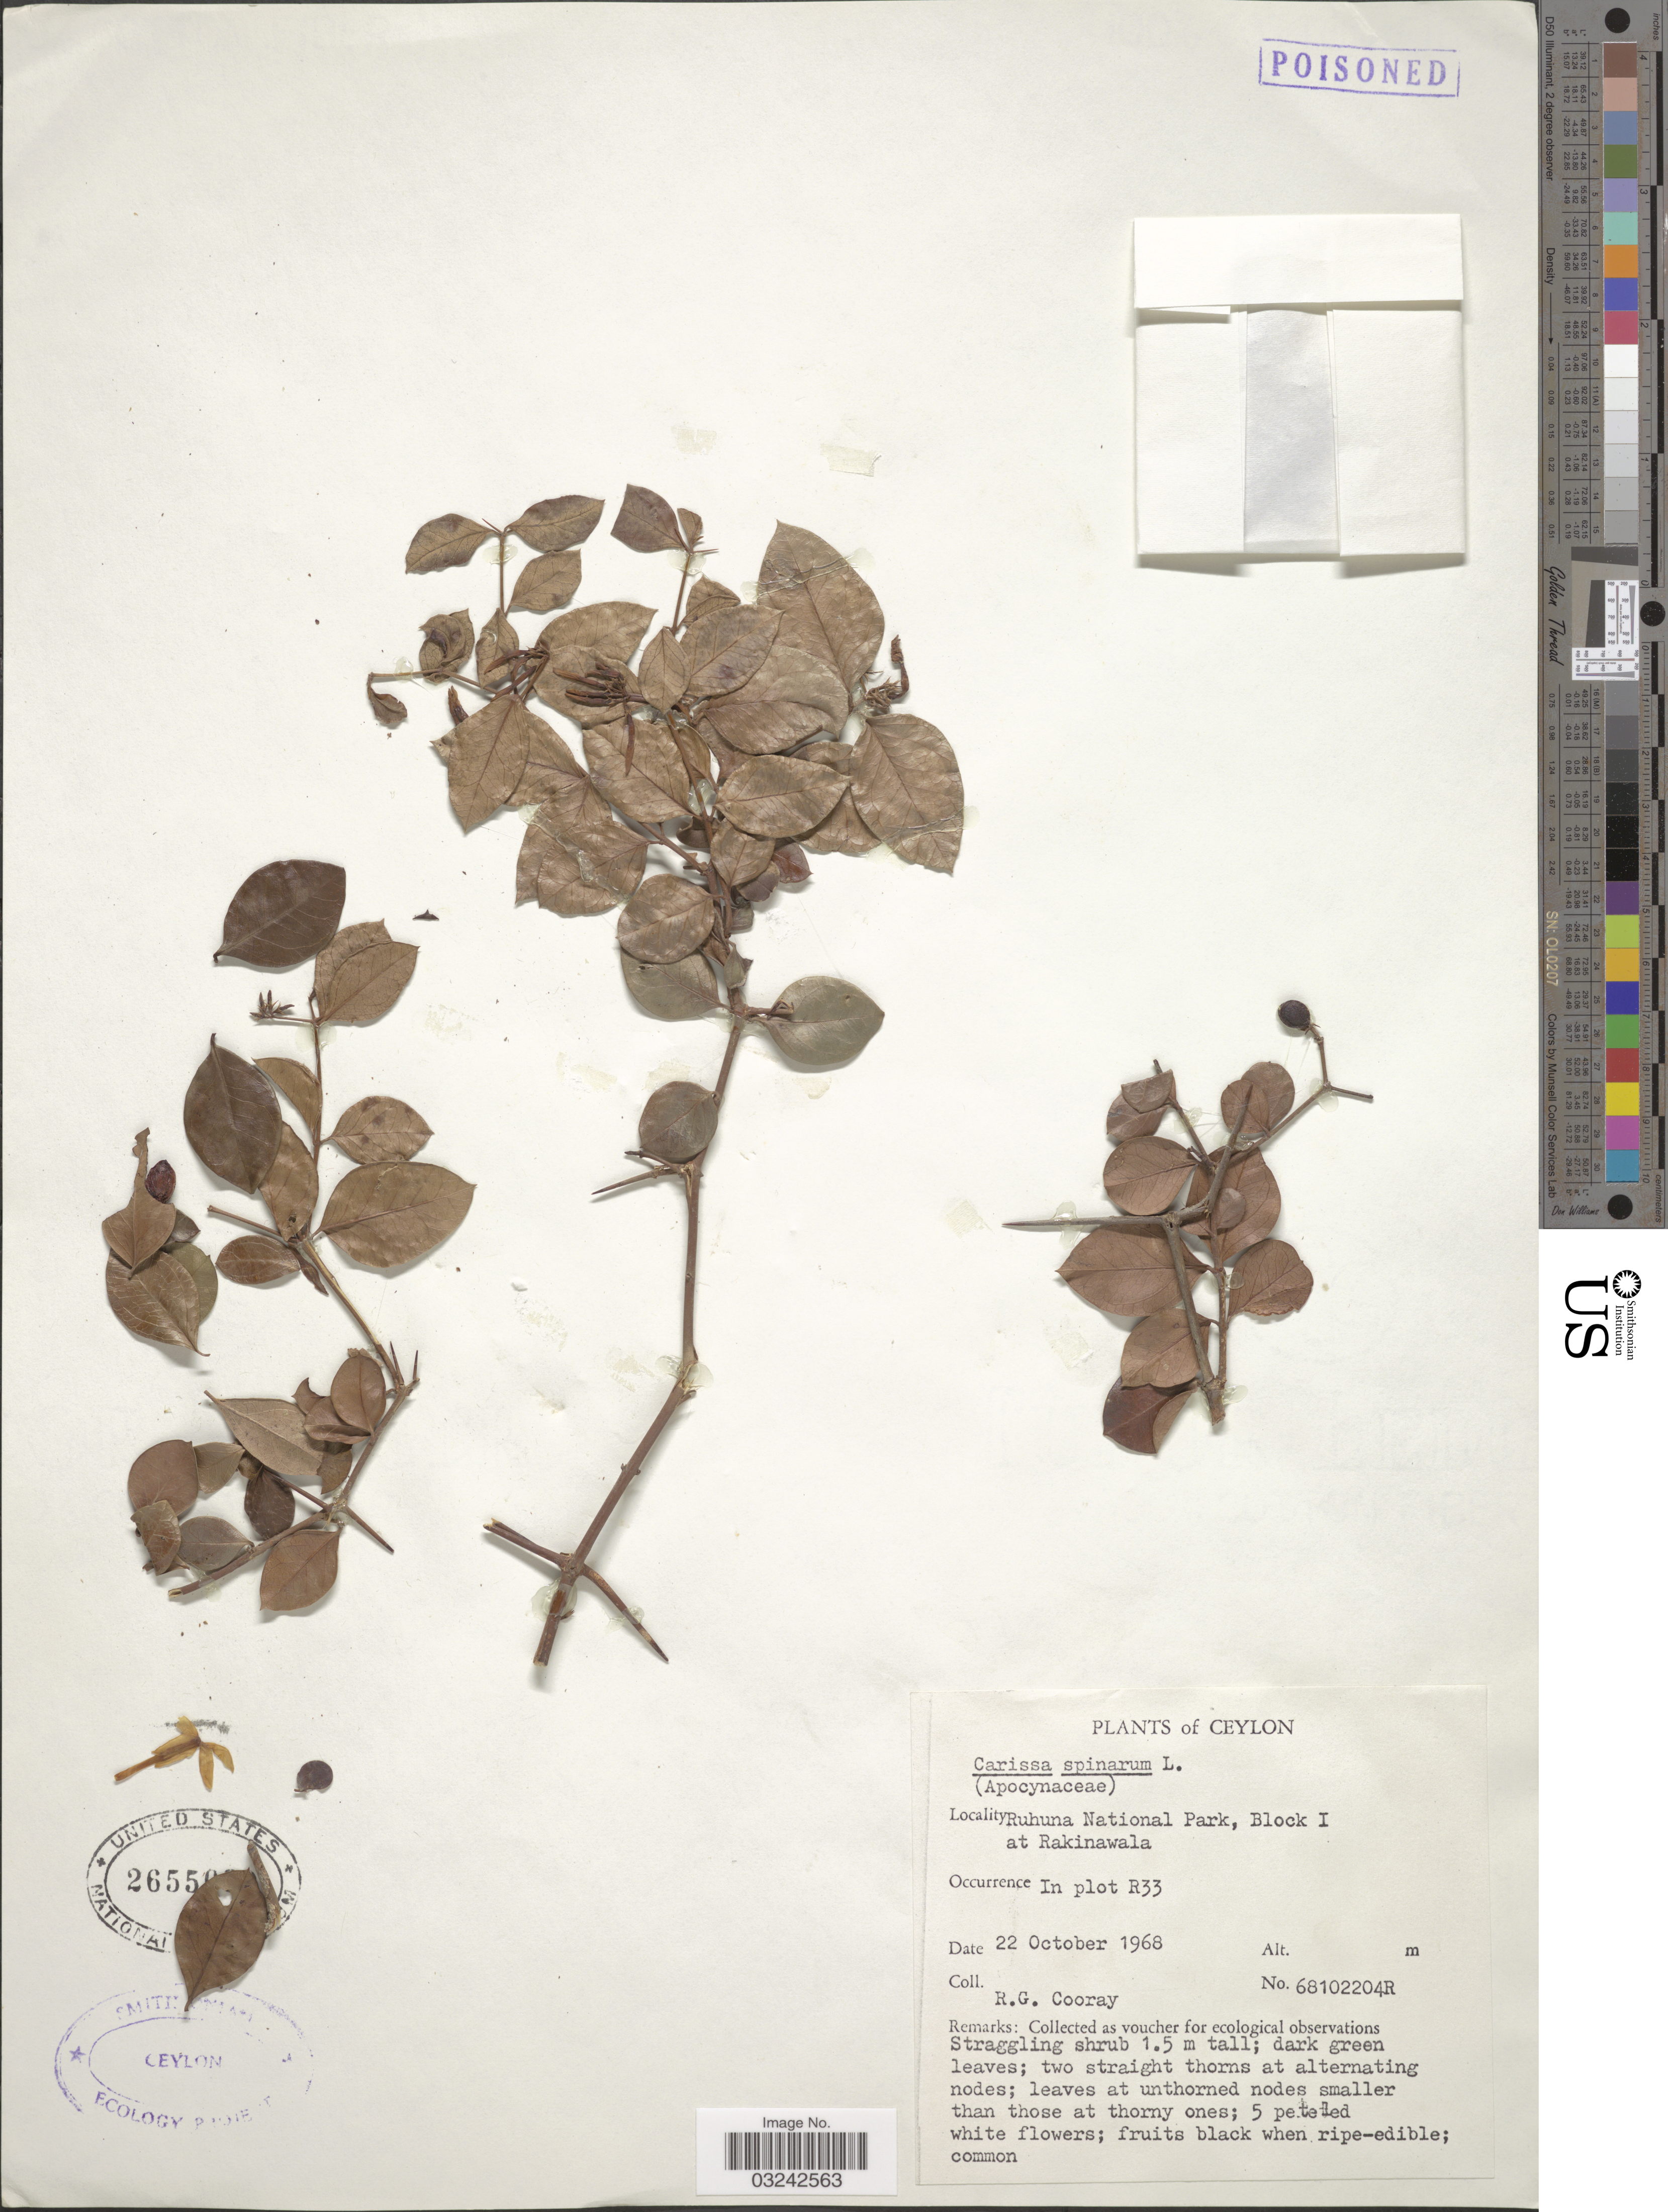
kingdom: Plantae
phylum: Tracheophyta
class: Magnoliopsida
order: Gentianales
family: Apocynaceae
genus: Carissa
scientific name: Carissa spinarum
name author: L.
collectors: R. Cooray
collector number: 68102204R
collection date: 1968-10-22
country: Sri Lanka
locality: Ceylon. Ruhuna National Park, Block I at Rakinawala. In plot R33.